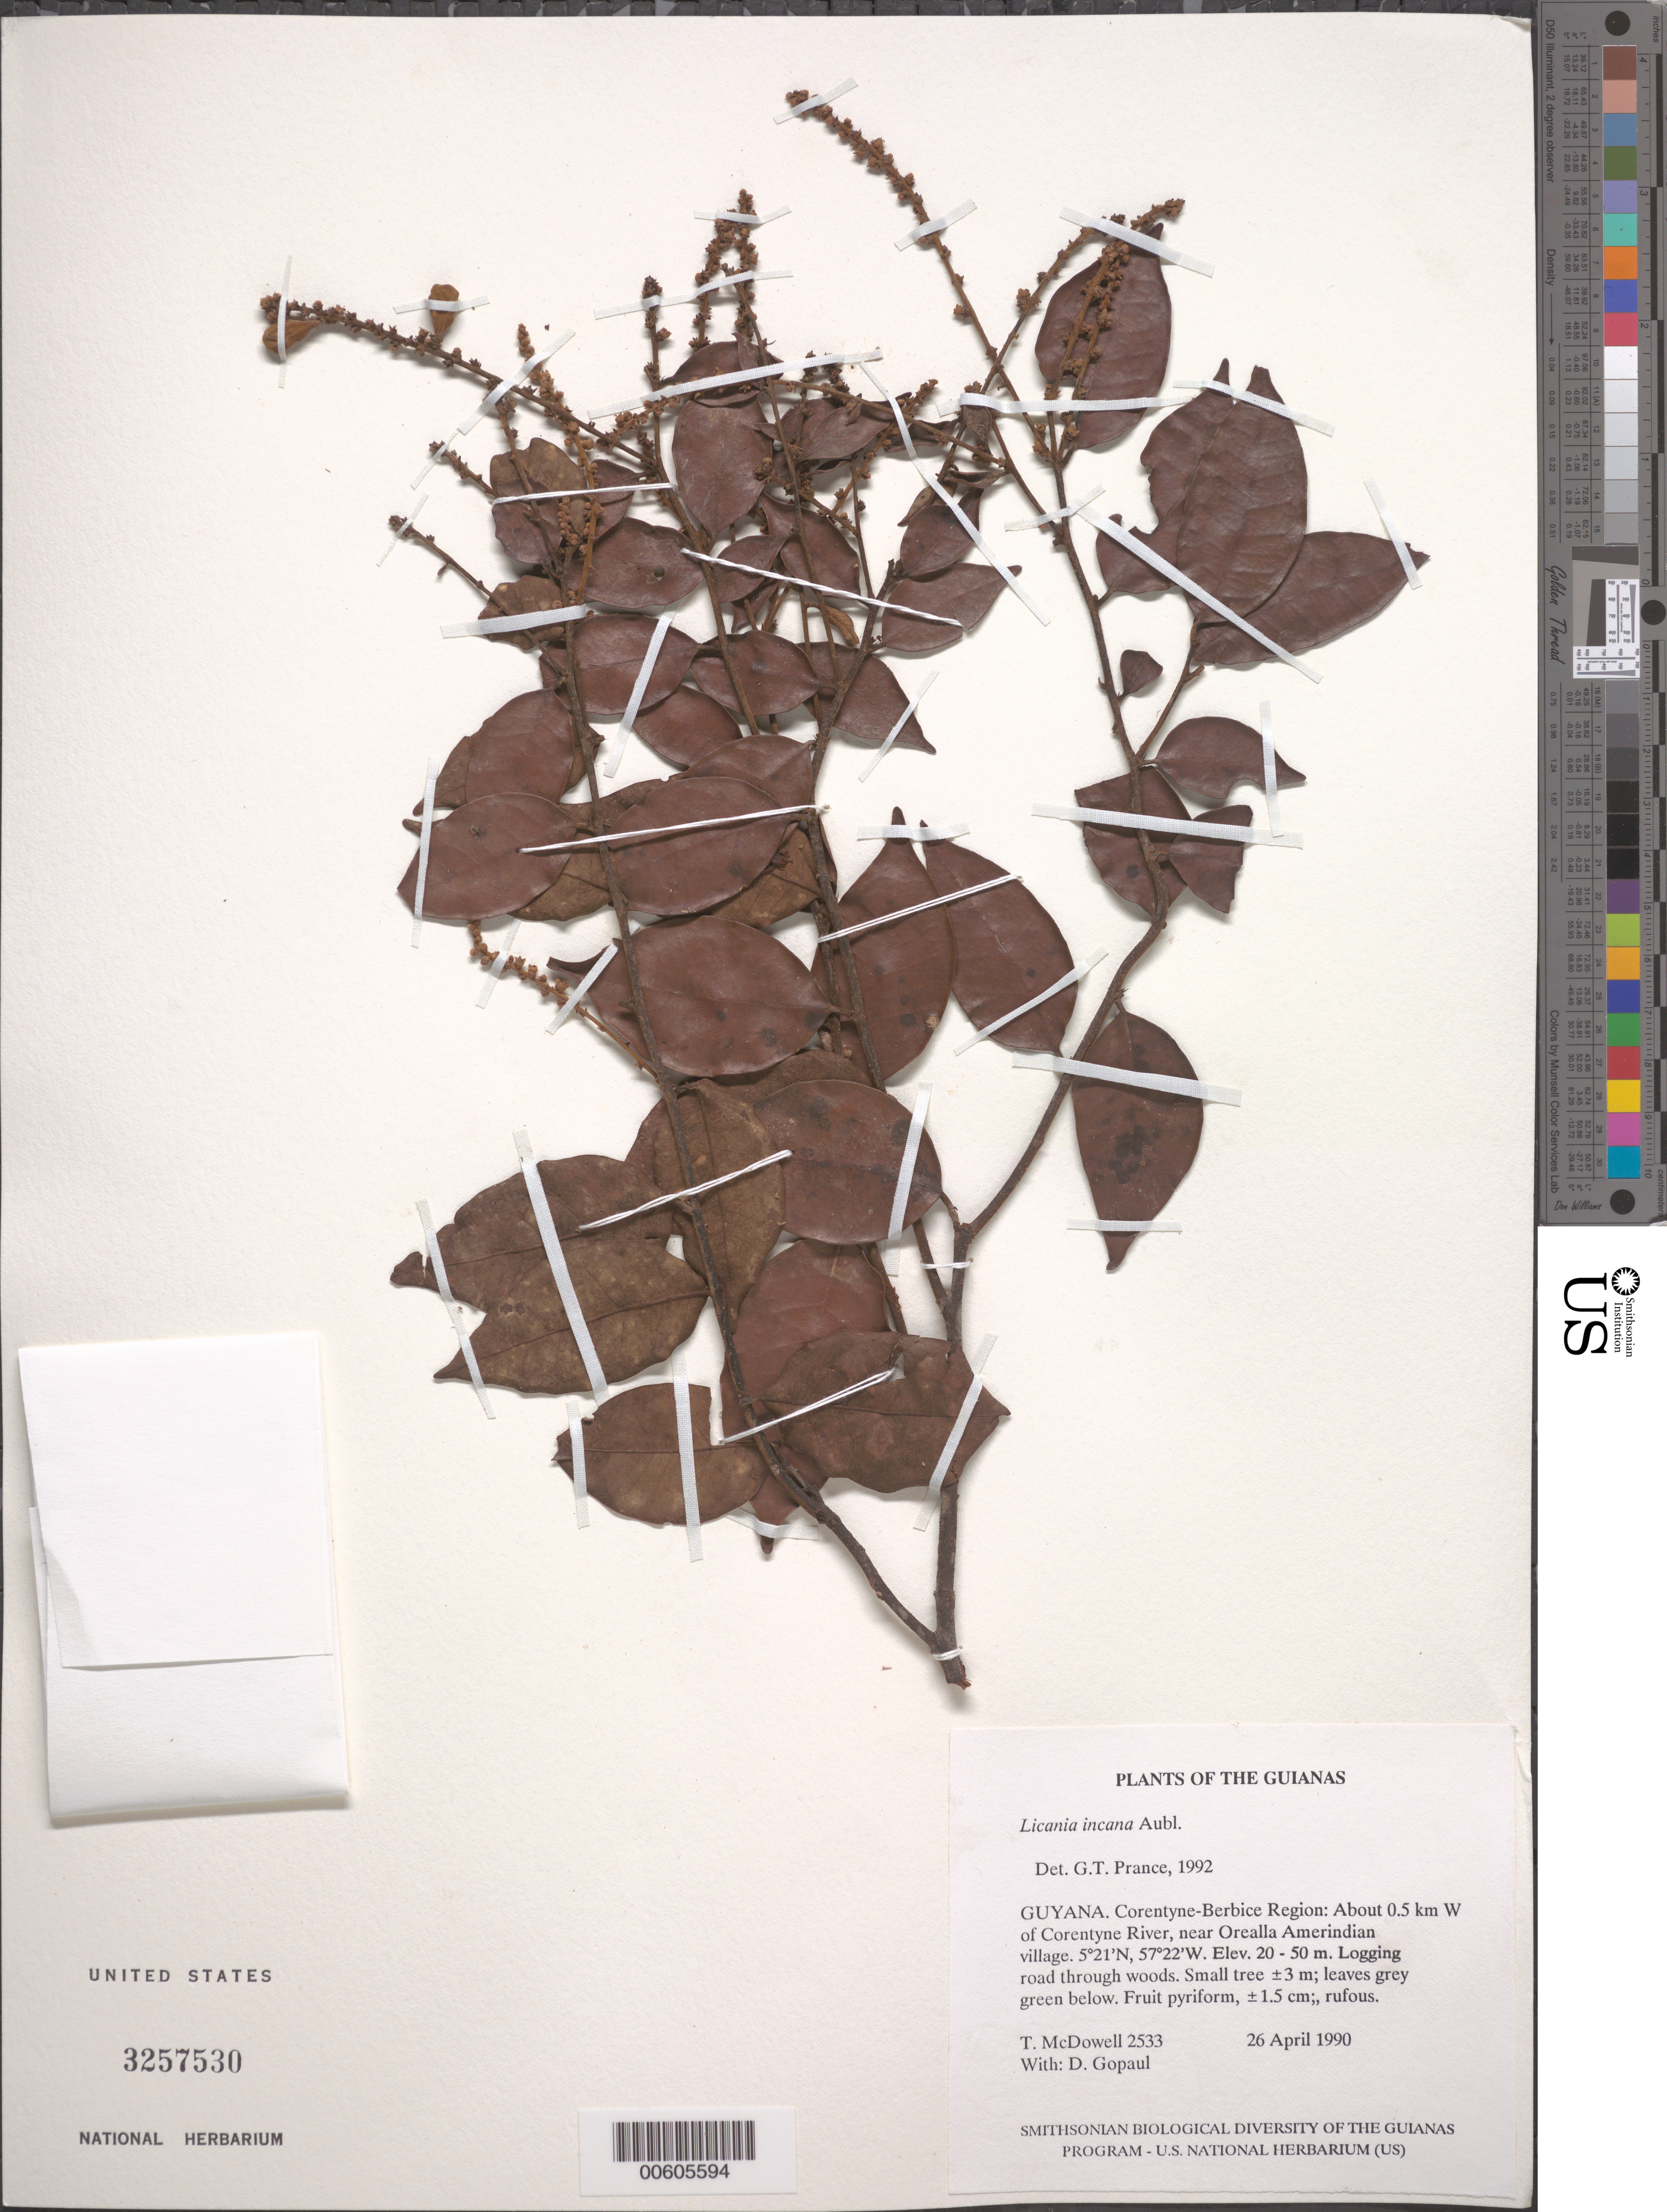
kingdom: Plantae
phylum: Tracheophyta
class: Magnoliopsida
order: Malpighiales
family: Chrysobalanaceae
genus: Licania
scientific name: Licania incana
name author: Aubl.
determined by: Prance, G. T.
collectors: T. McDowell & D. Gopaul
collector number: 2533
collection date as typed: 26 April 1990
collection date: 1990-04-26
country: Guyana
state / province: E. Berbice-Corentyne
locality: About 0.5 km W of Corentyne River, near Orealla Amerindian village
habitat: Logging road through woods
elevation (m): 20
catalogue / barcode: US 3257530